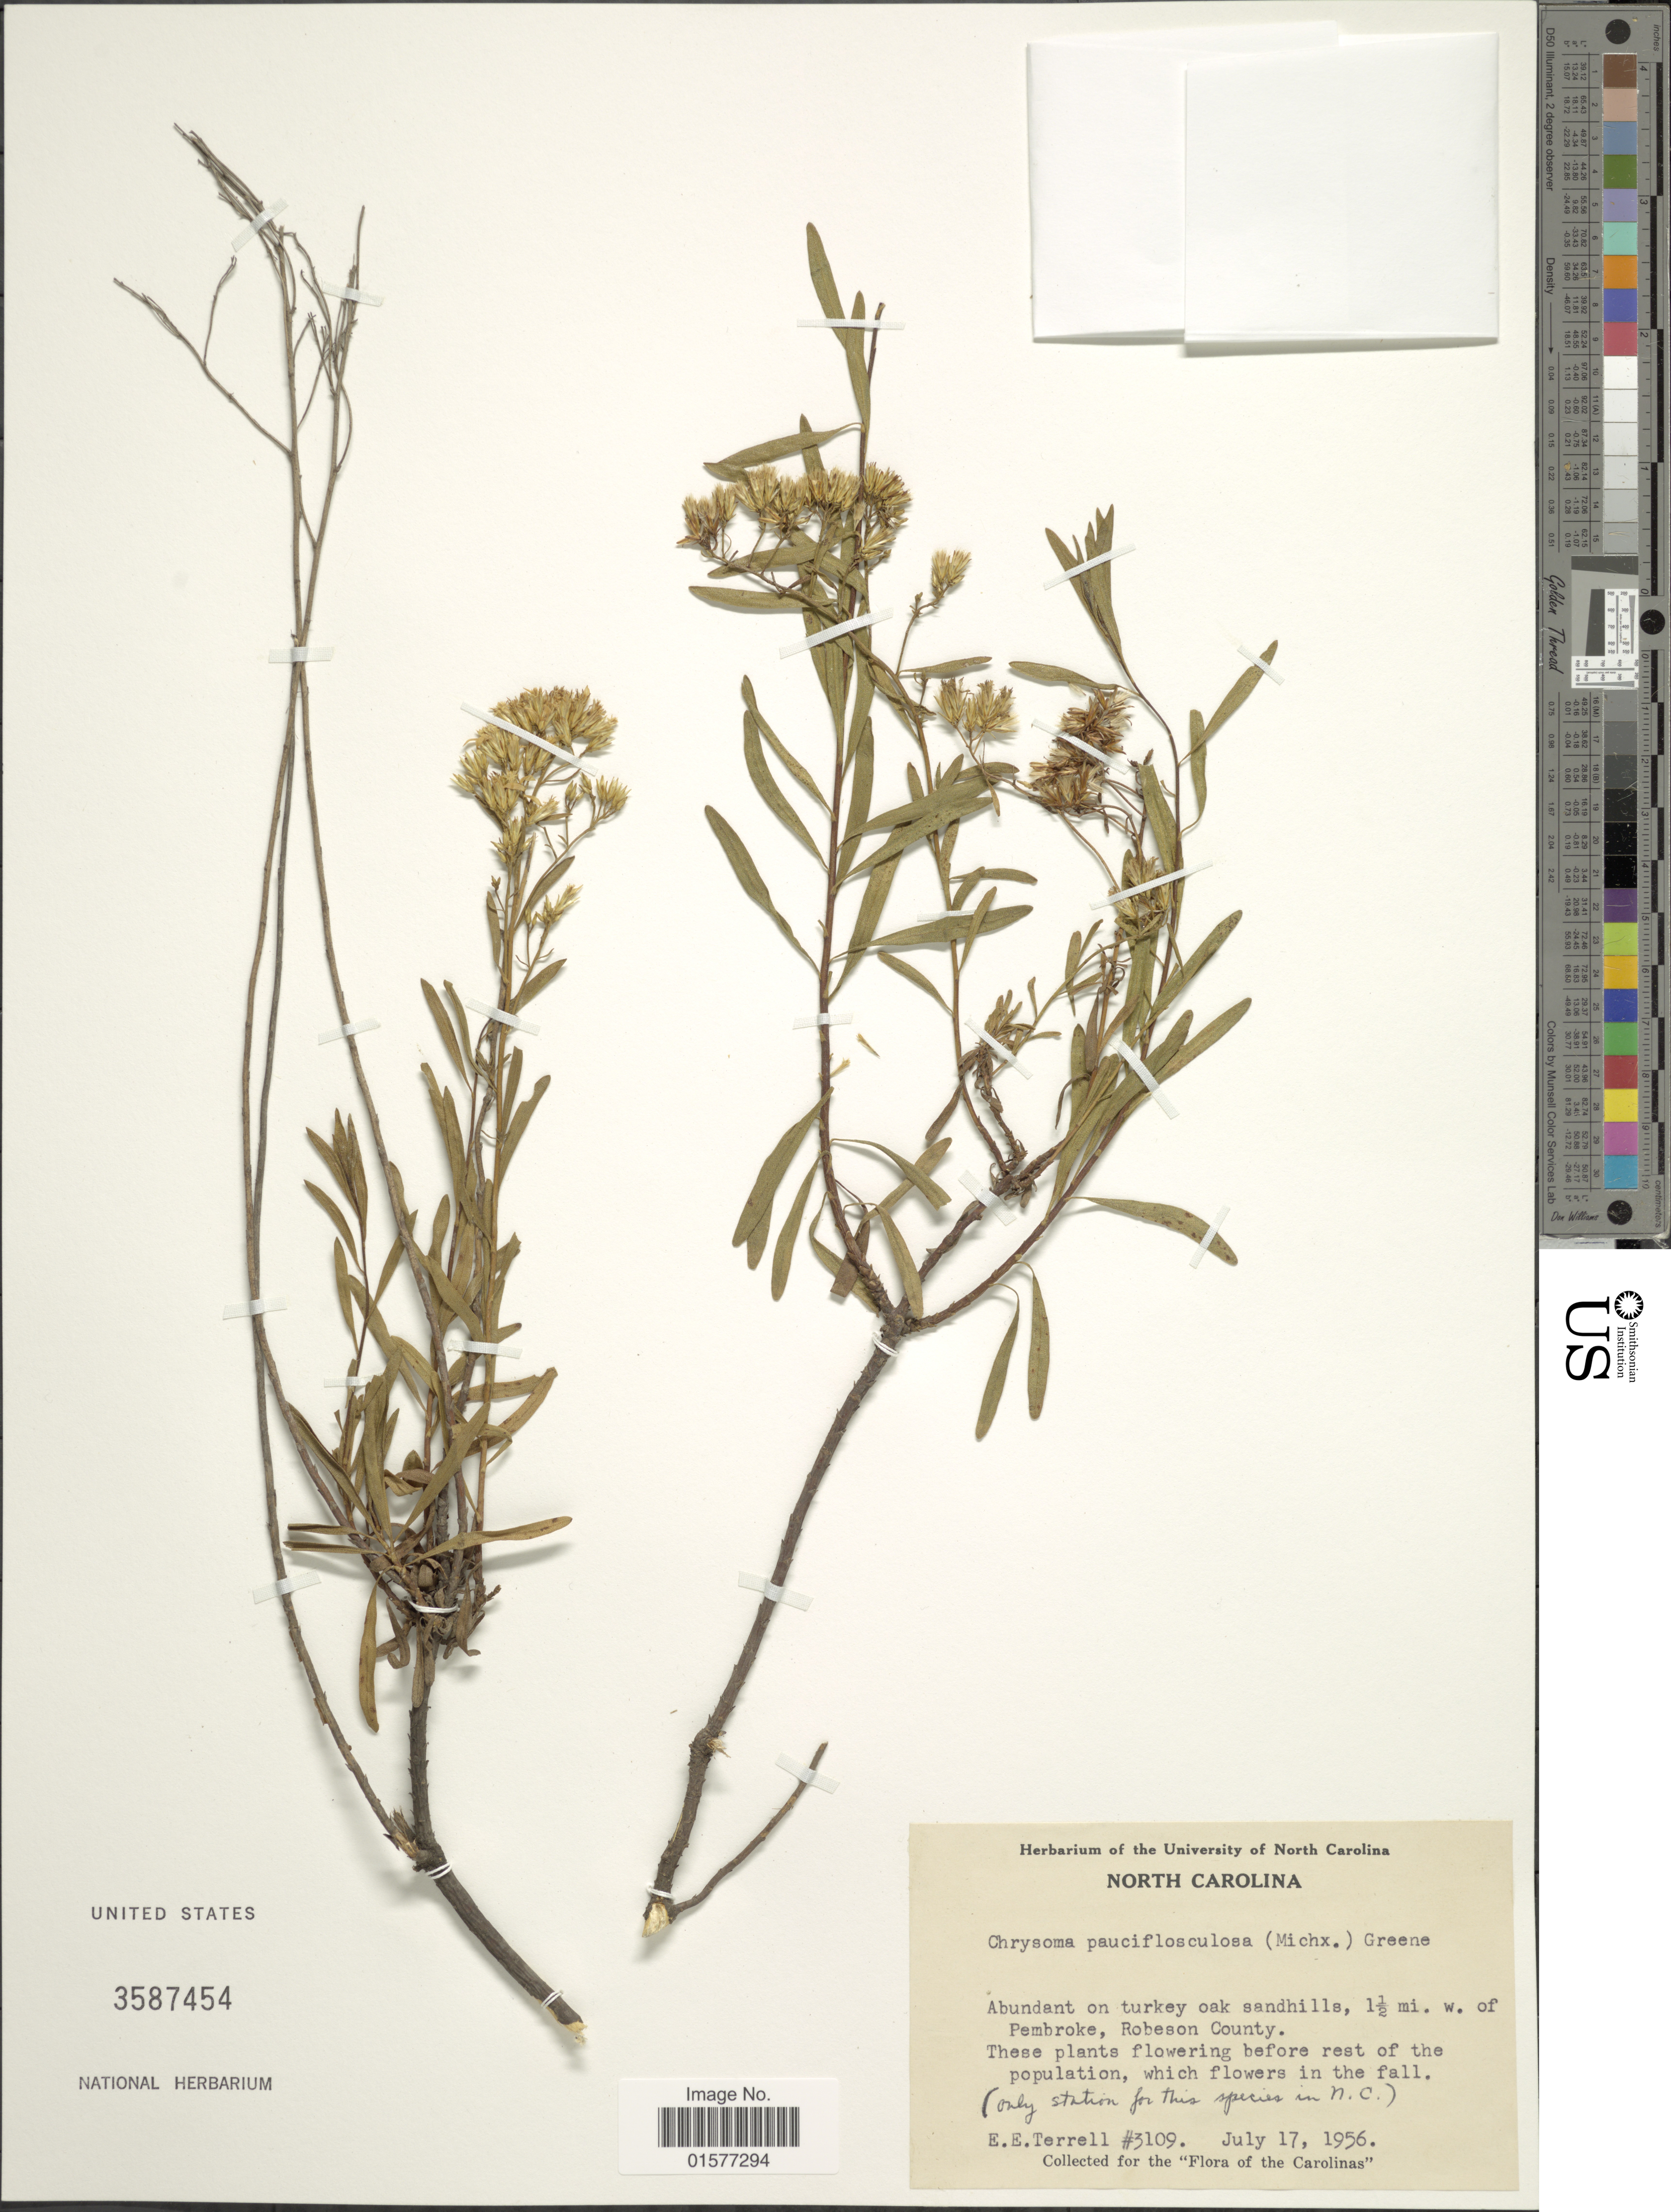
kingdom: Plantae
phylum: Tracheophyta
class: Magnoliopsida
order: Asterales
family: Asteraceae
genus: Isocoma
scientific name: Isocoma pluriflora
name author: (Torr. & A. Gray) Greene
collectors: E. E. Terrell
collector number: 3109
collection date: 1956-07-17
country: United States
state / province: North Carolina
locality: Abundant on turkey oak sandhills, 1½ mi. w. of Pembroke, Robeson County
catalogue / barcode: US 3587454